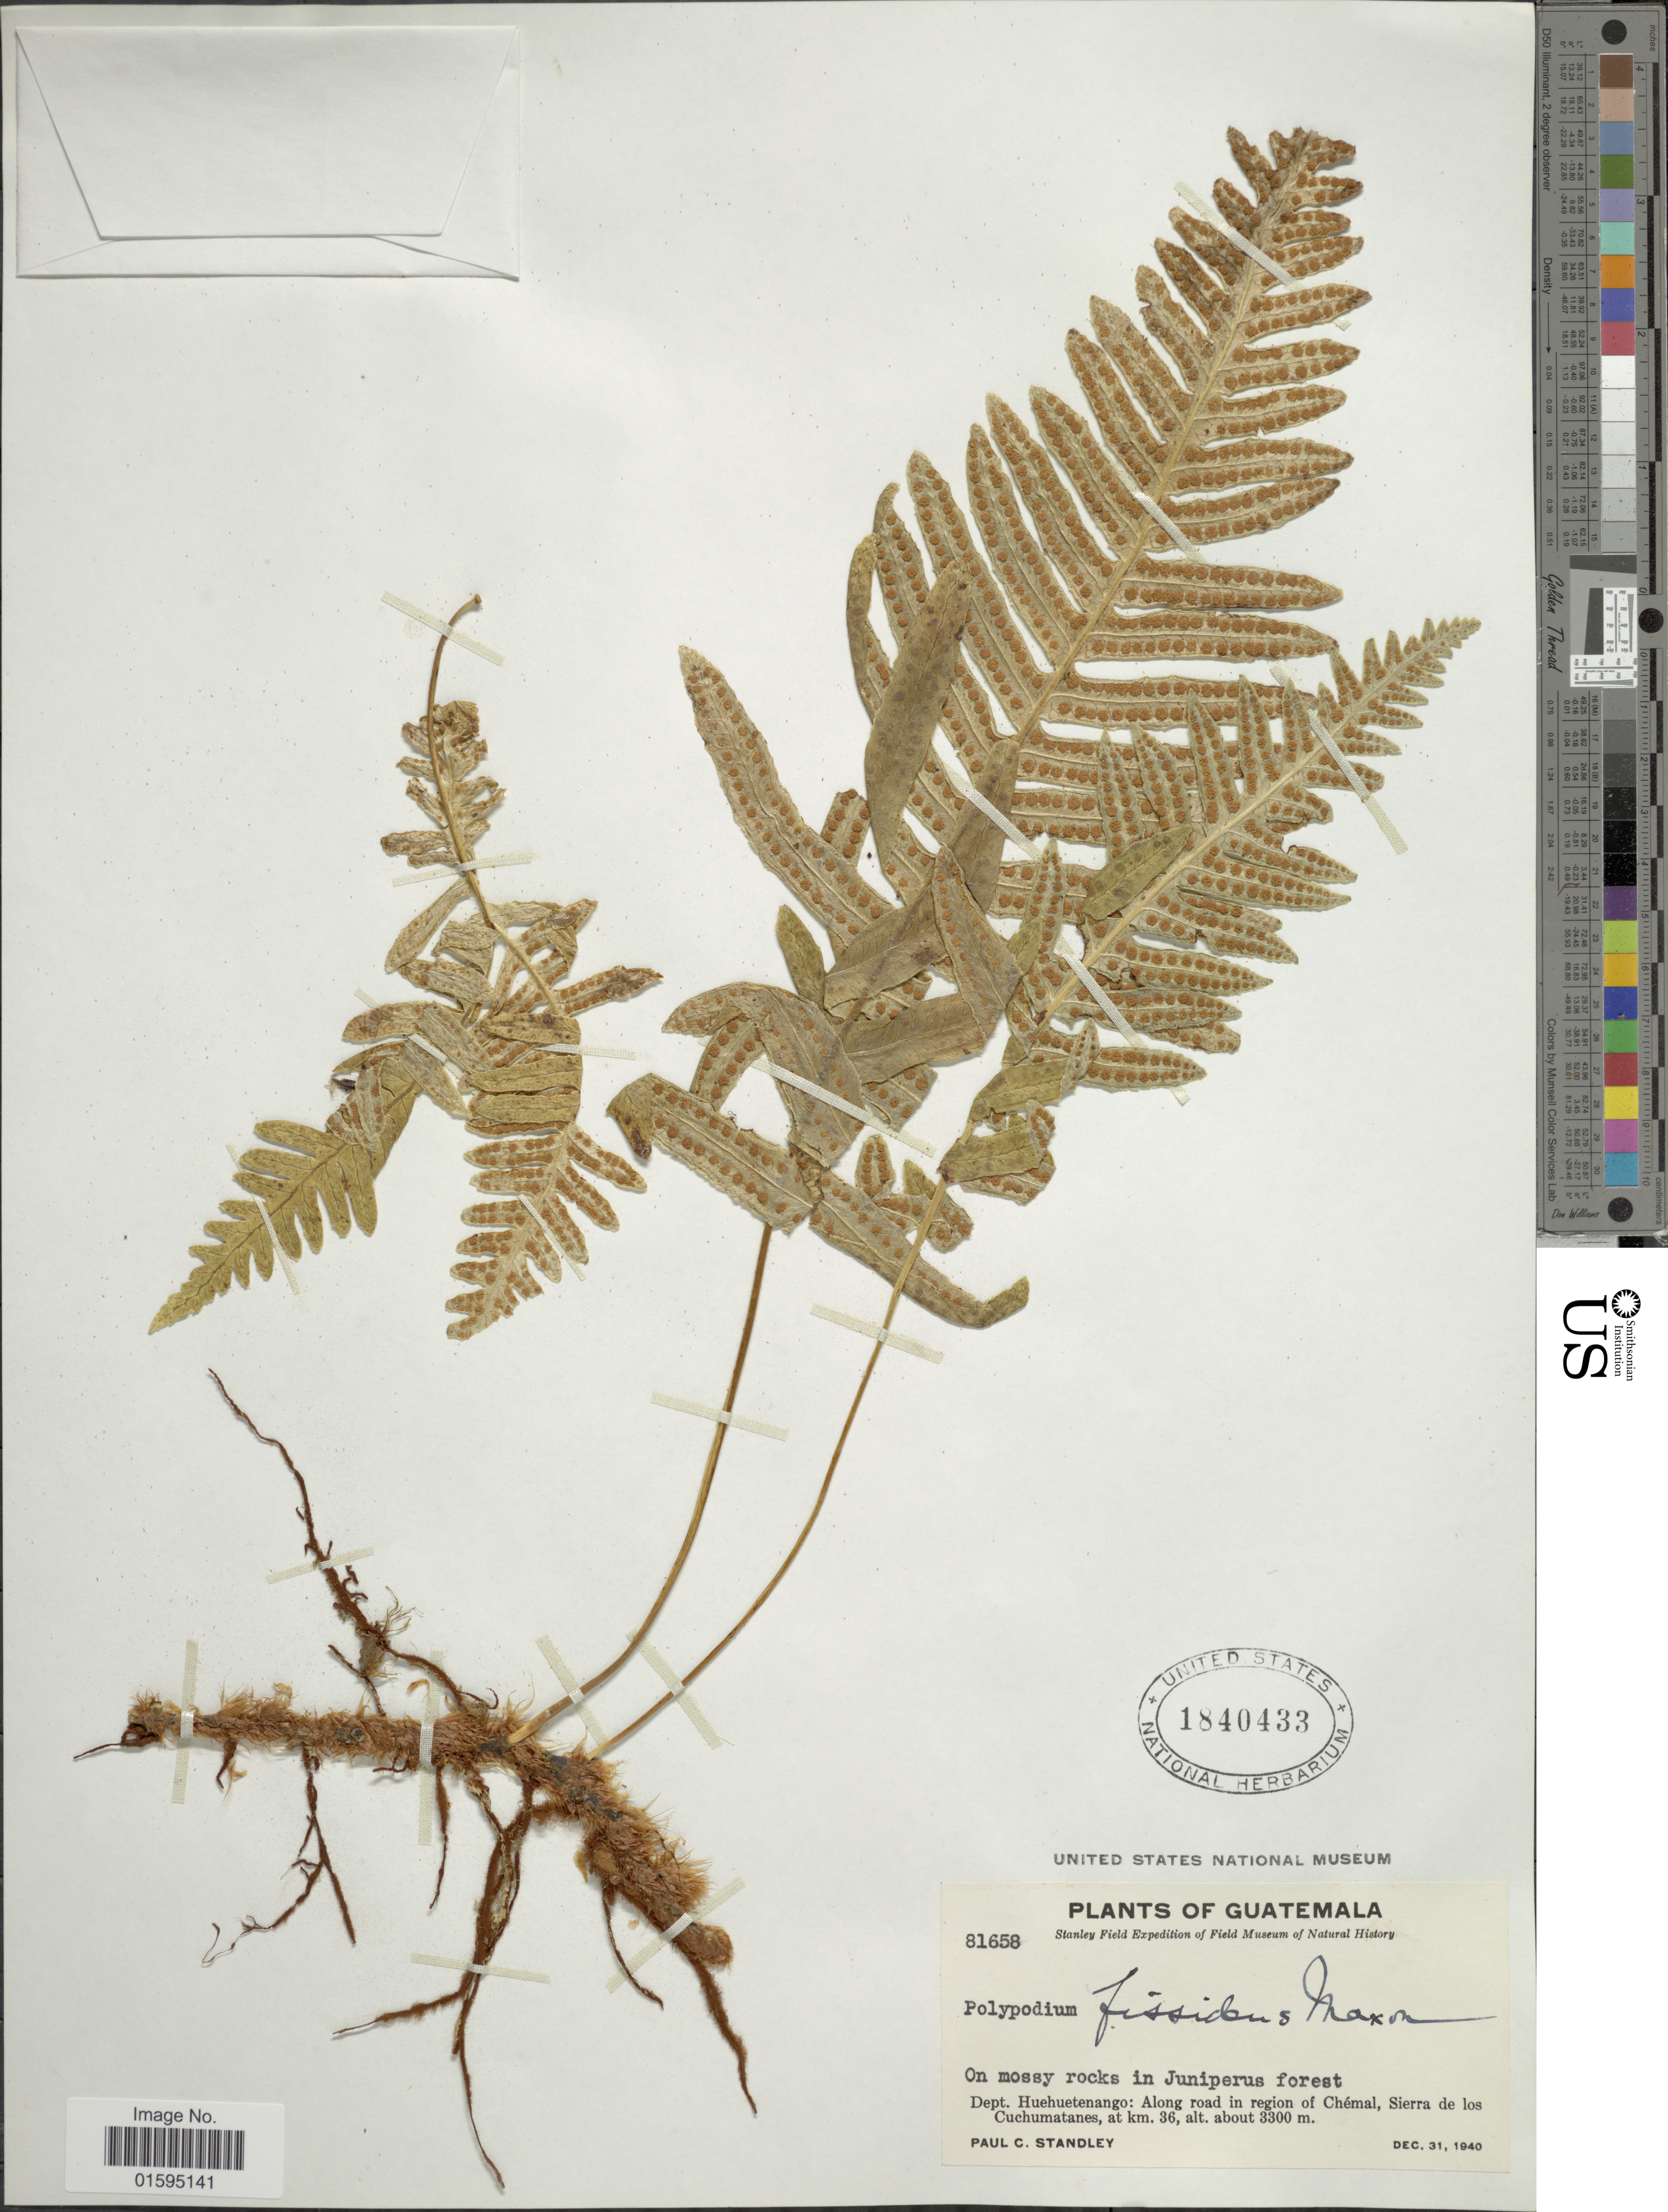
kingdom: Plantae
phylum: Tracheophyta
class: Polypodiopsida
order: Polypodiales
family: Polypodiaceae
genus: Polypodium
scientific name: Polypodium fissidens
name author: Maxon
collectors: P. C. Standley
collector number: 81658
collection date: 1940-12-31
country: Guatemala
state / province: Huehuetenango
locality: Along road in region of Chémal, Sierra de los Cuchumatanes, at km. 36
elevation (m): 3300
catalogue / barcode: US 1840433